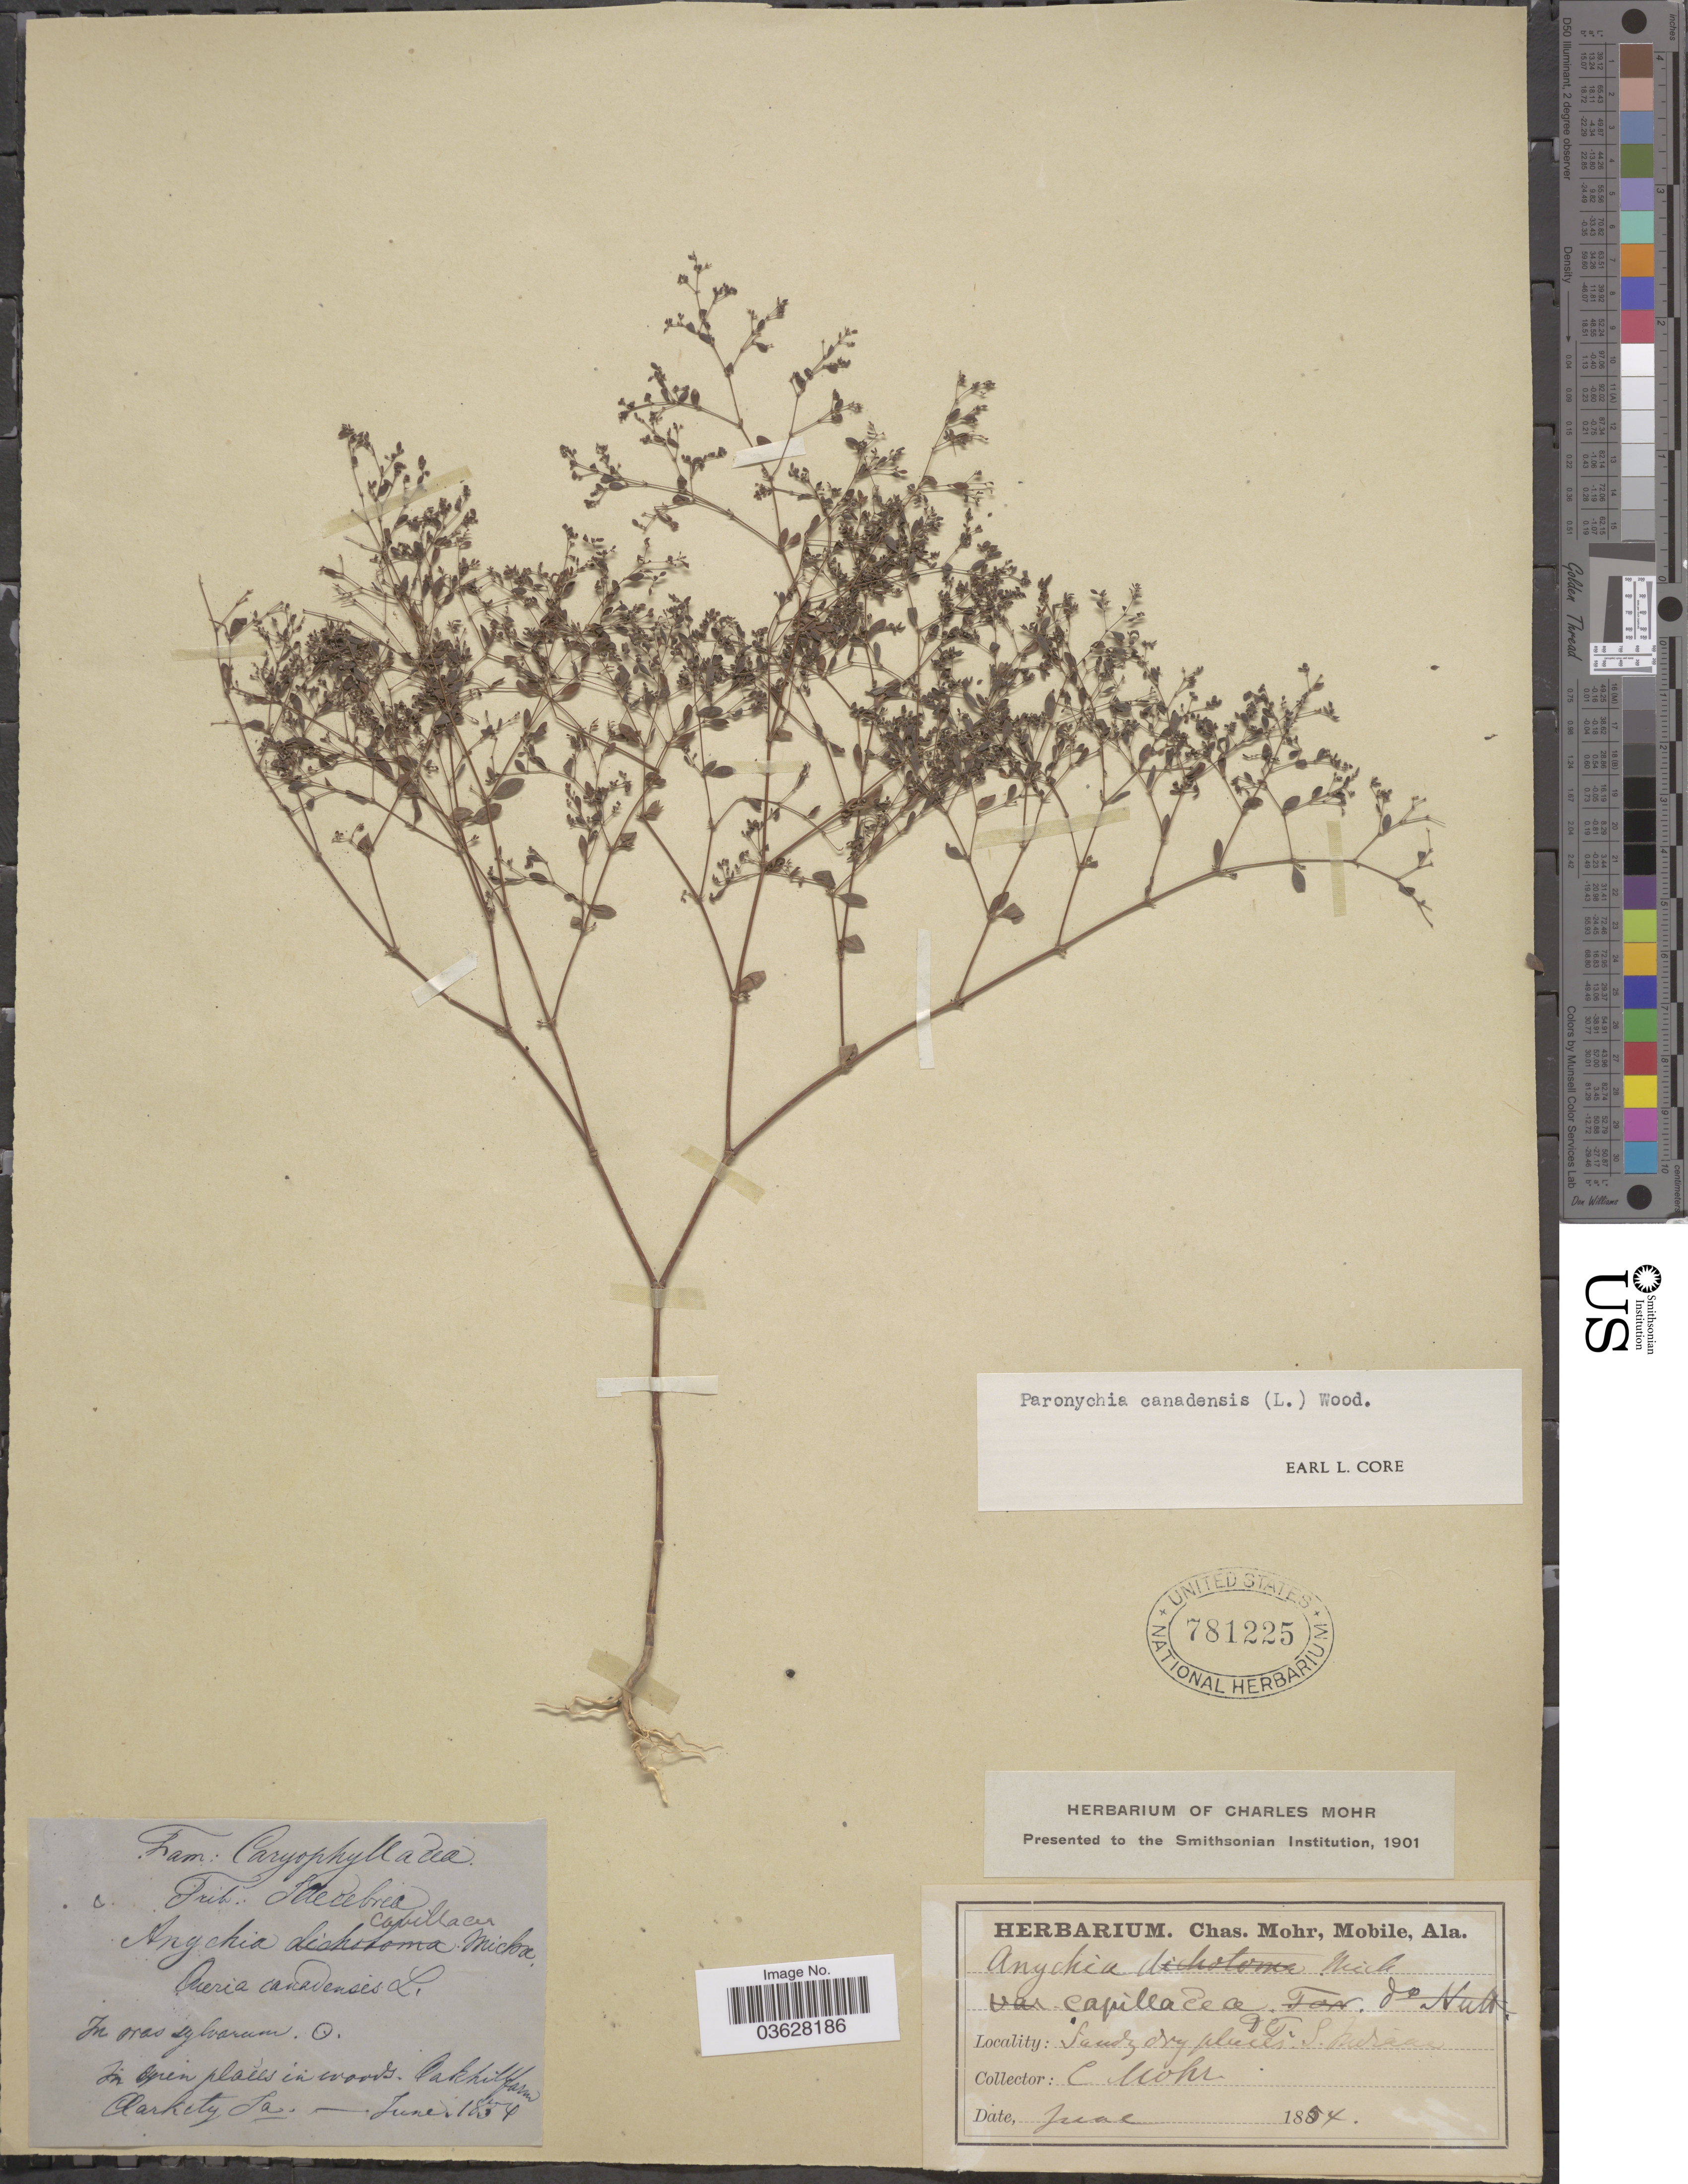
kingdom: Plantae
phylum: Tracheophyta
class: Magnoliopsida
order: Caryophyllales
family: Caryophyllaceae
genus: Paronychia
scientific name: Paronychia canadensis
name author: (L.) Alph. Wood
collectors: Mohr, C. T. (herbarium)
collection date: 1854-06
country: United States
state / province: Iowa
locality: In open places in woods. Oakhill Farm Clark City.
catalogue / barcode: US 781225